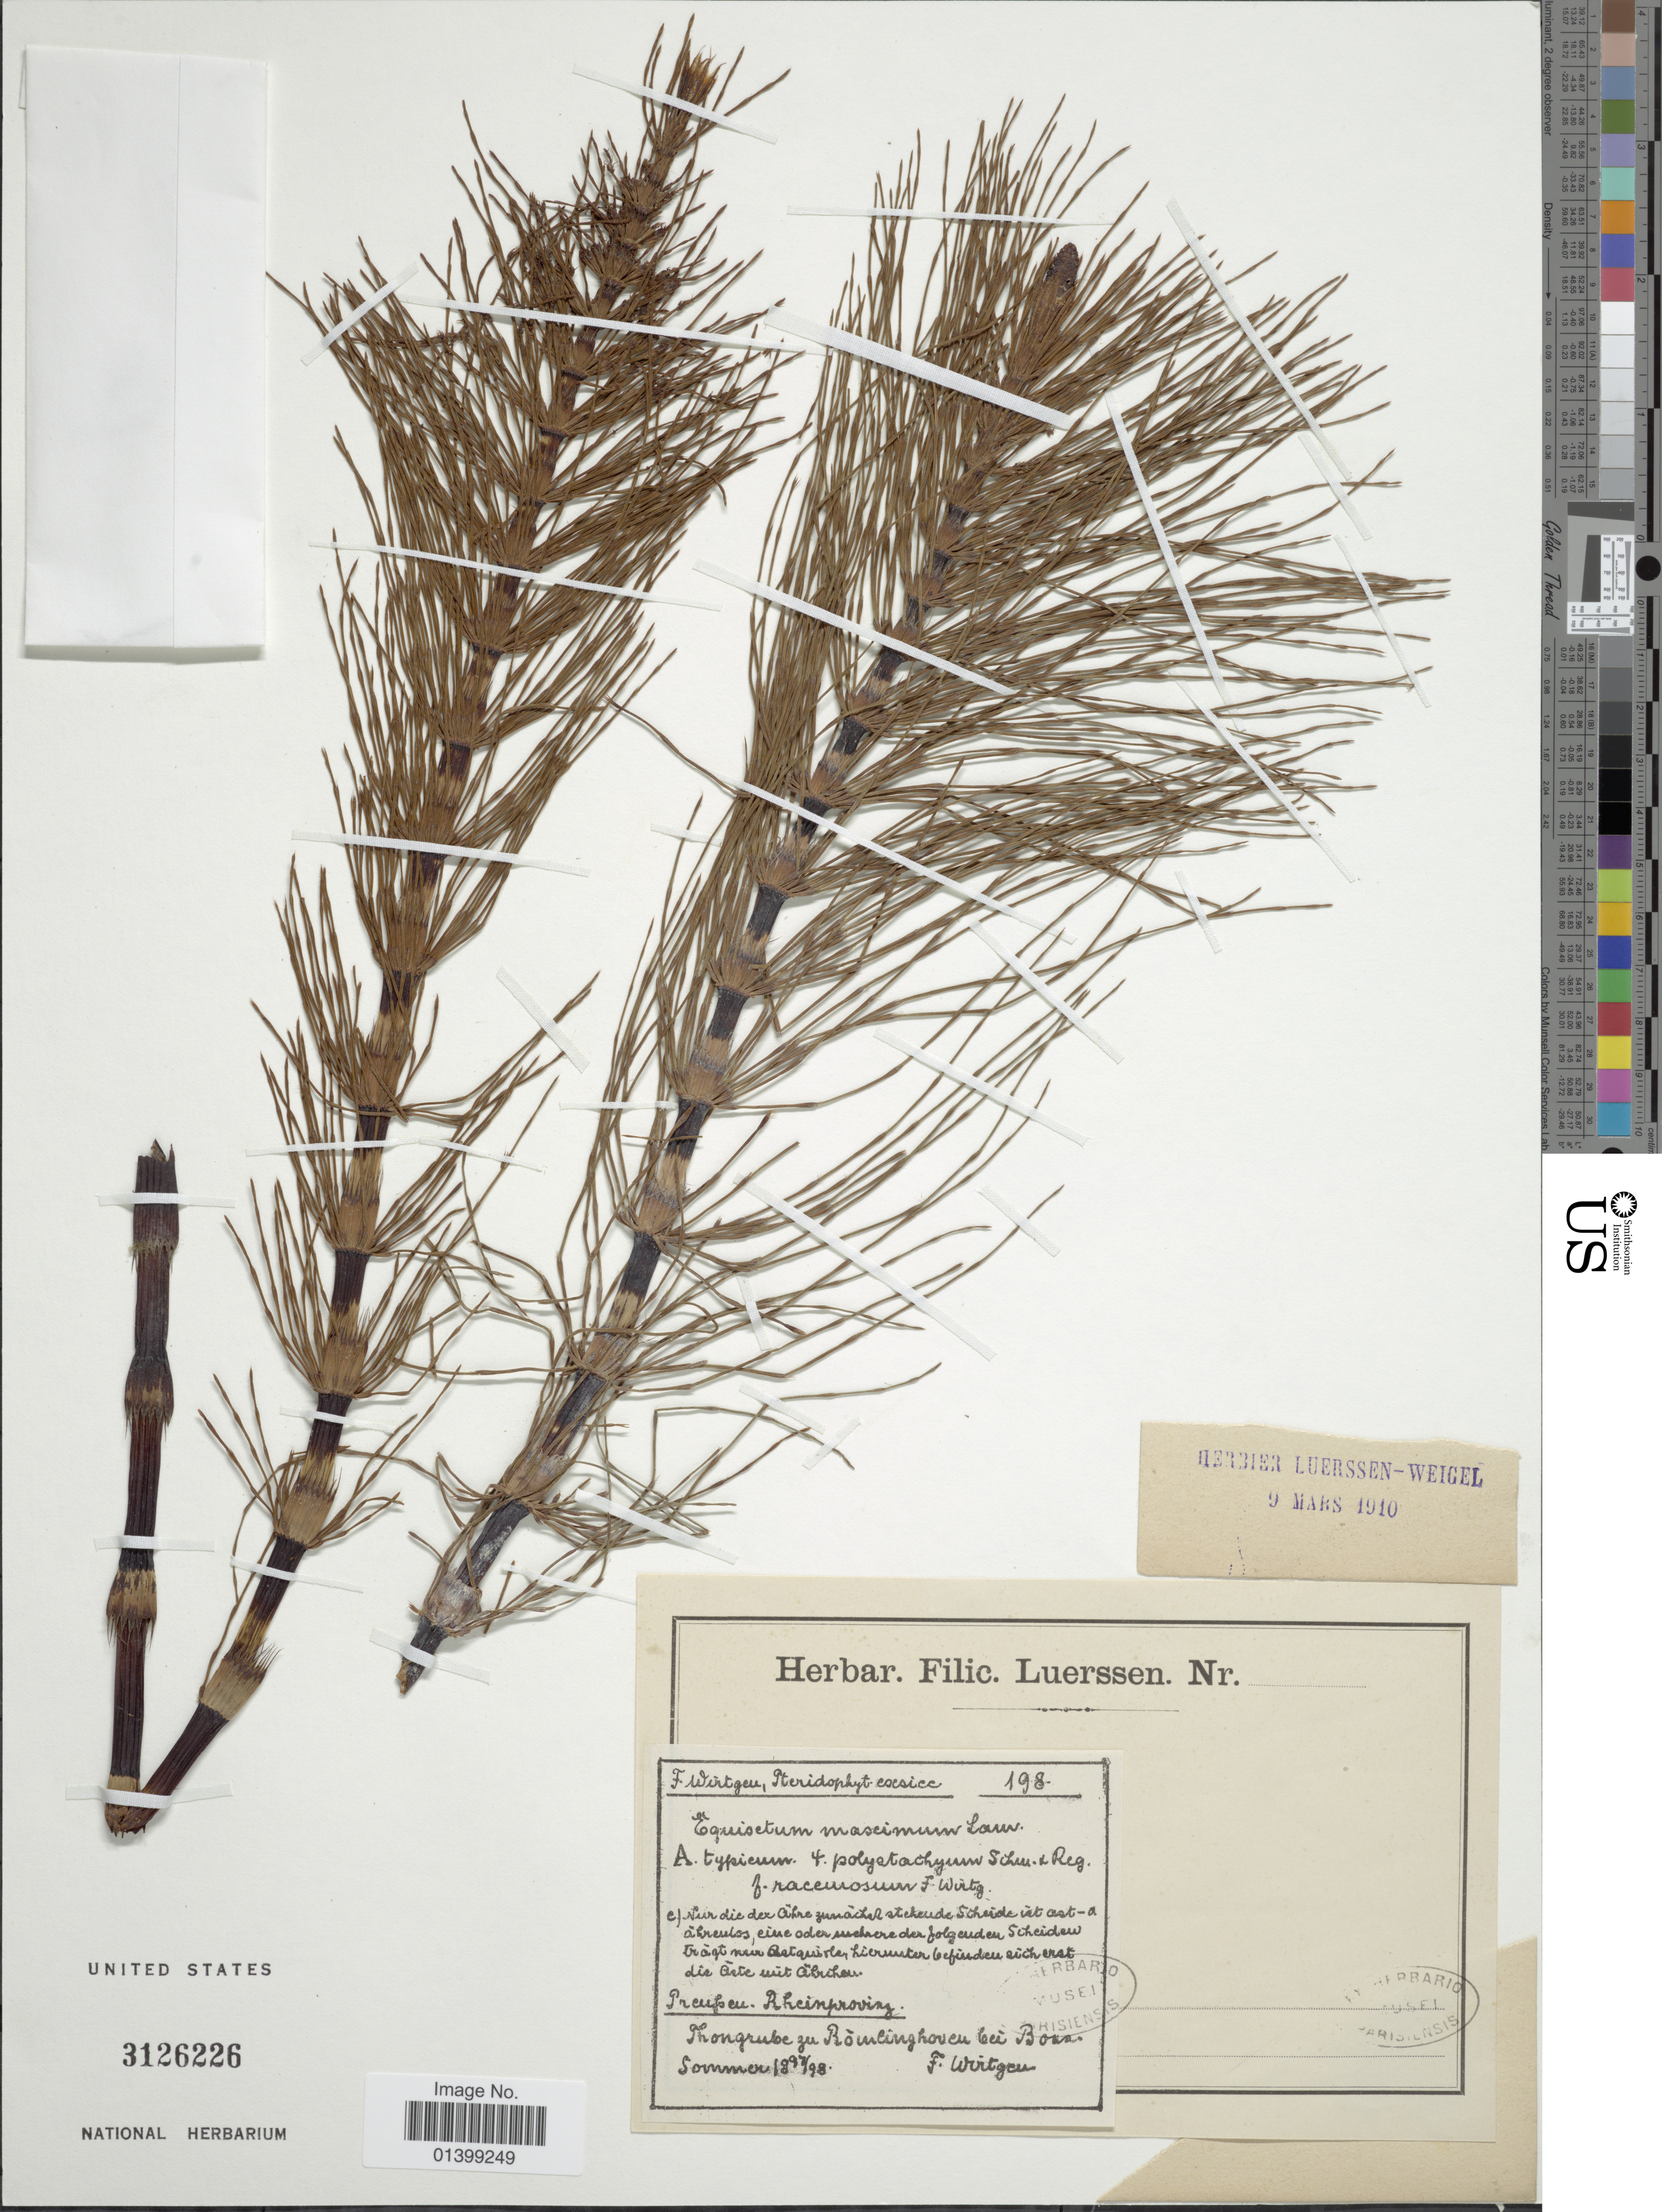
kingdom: Plantae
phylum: Tracheophyta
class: Polypodiopsida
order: Equisetales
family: Equisetaceae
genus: Equisetum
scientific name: Equisetum telmateia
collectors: F. Wirtgen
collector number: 198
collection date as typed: sommer 1897/98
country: Germany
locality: Preussen Rheinprovinz: Thoingrube zu Romlinghoven bei Bonn [interpreted]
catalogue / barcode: US 3126226